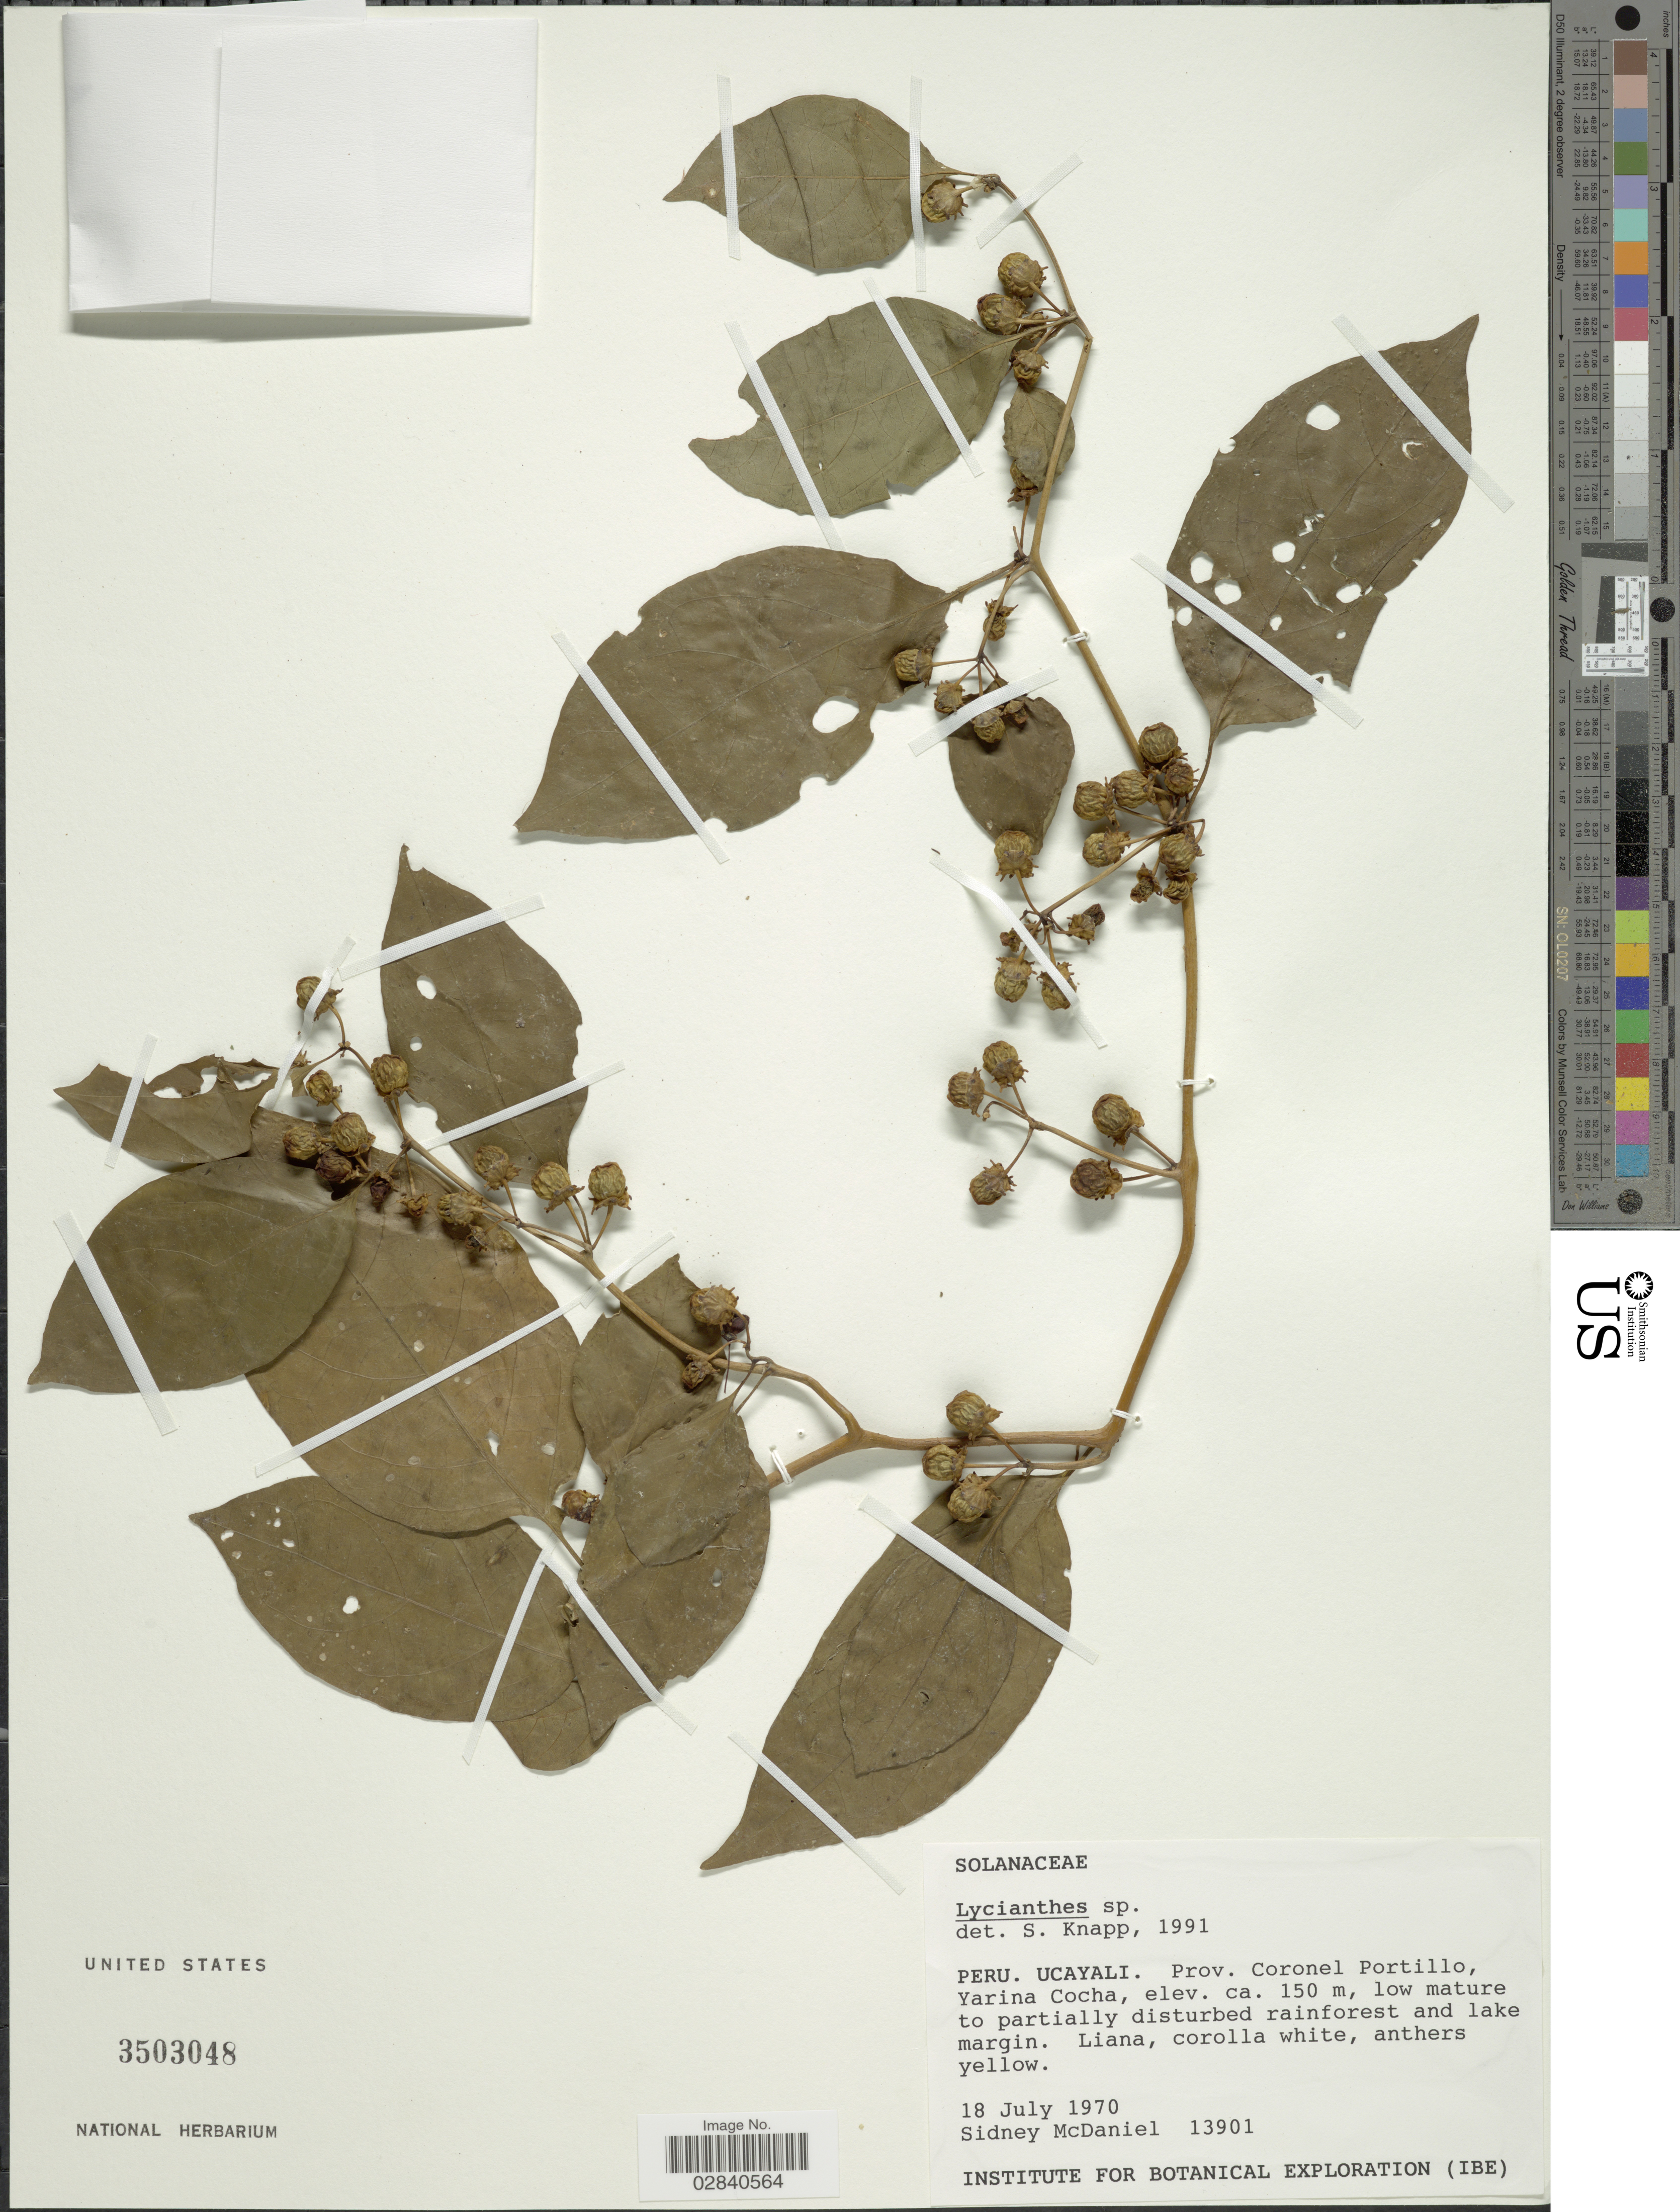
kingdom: Plantae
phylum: Tracheophyta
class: Magnoliopsida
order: Solanales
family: Solanaceae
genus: Lycianthes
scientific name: Lycianthes sp.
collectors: S. McDaniel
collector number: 13901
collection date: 1970-07-18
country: Peru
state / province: Ucayali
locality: Prov. Coronel Portillo, Yarina Cocha.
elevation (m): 150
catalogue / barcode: US 3503048